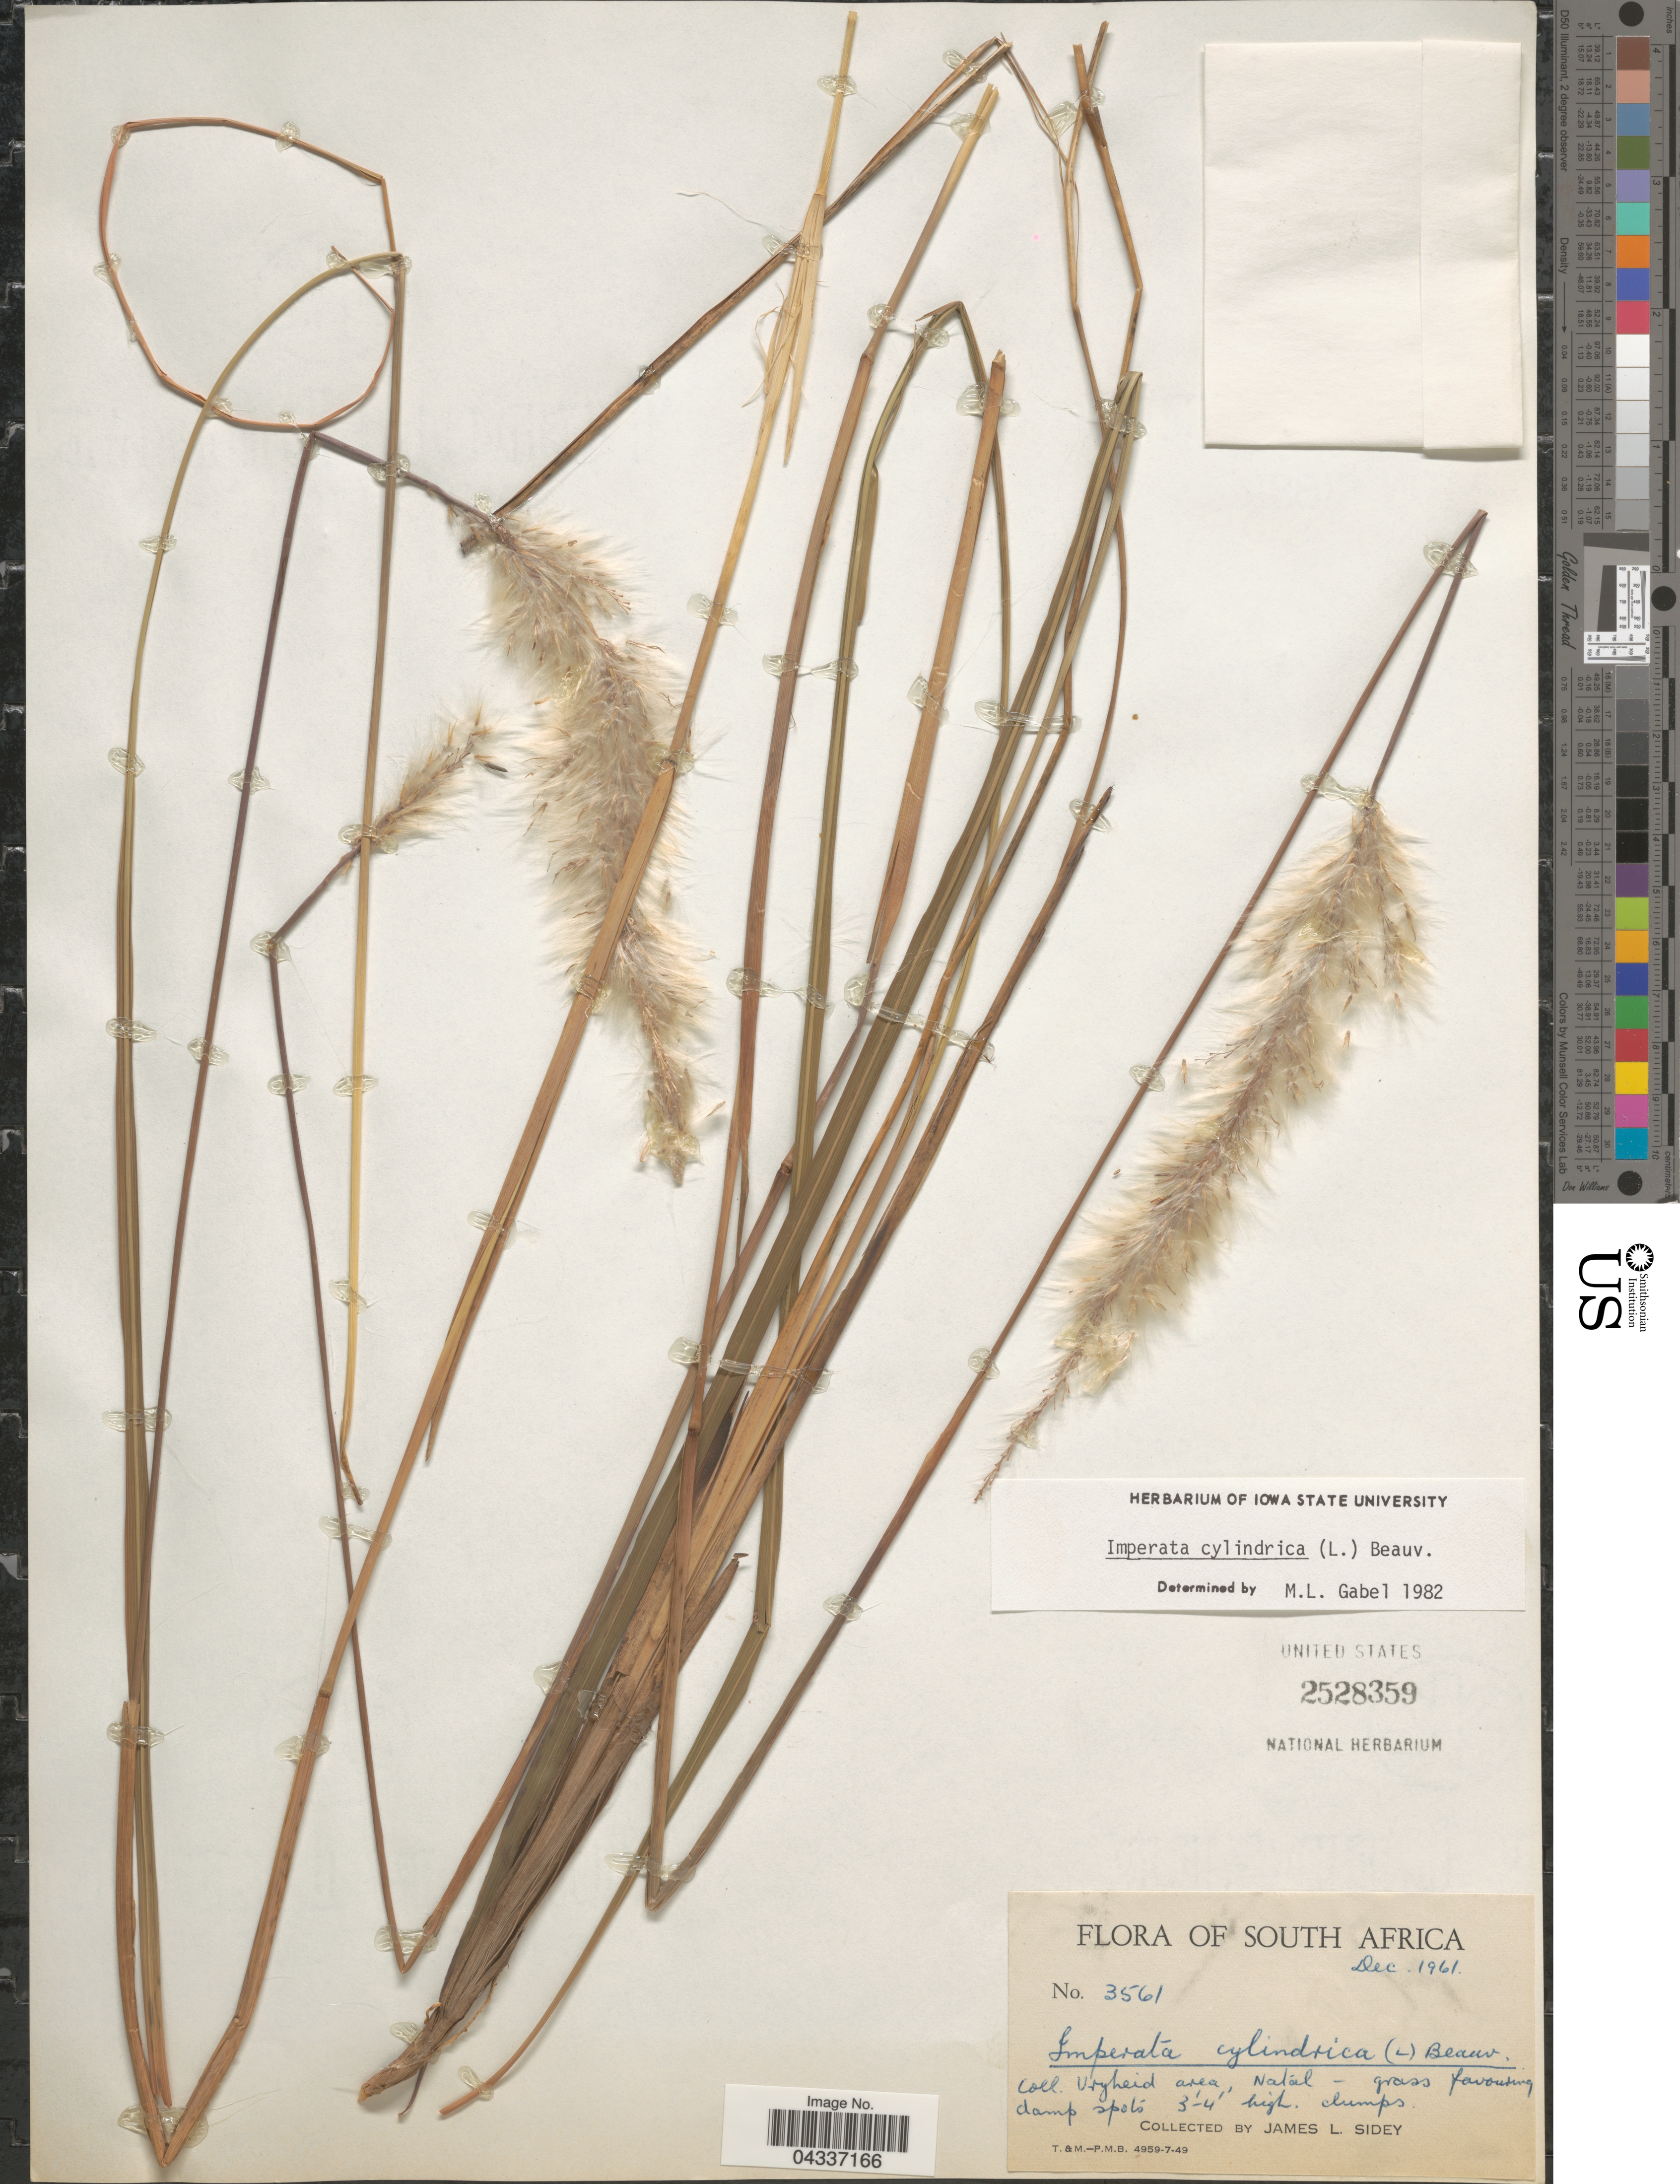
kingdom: Plantae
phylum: Tracheophyta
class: Liliopsida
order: Poales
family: Poaceae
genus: Imperata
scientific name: Imperata cylindrica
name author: (L.) P. Beauv.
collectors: J. L. Sidey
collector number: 3561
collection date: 1961-12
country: South Africa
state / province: KwaZulu-Natal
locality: Vryheid area, Natal.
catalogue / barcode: US 2528359